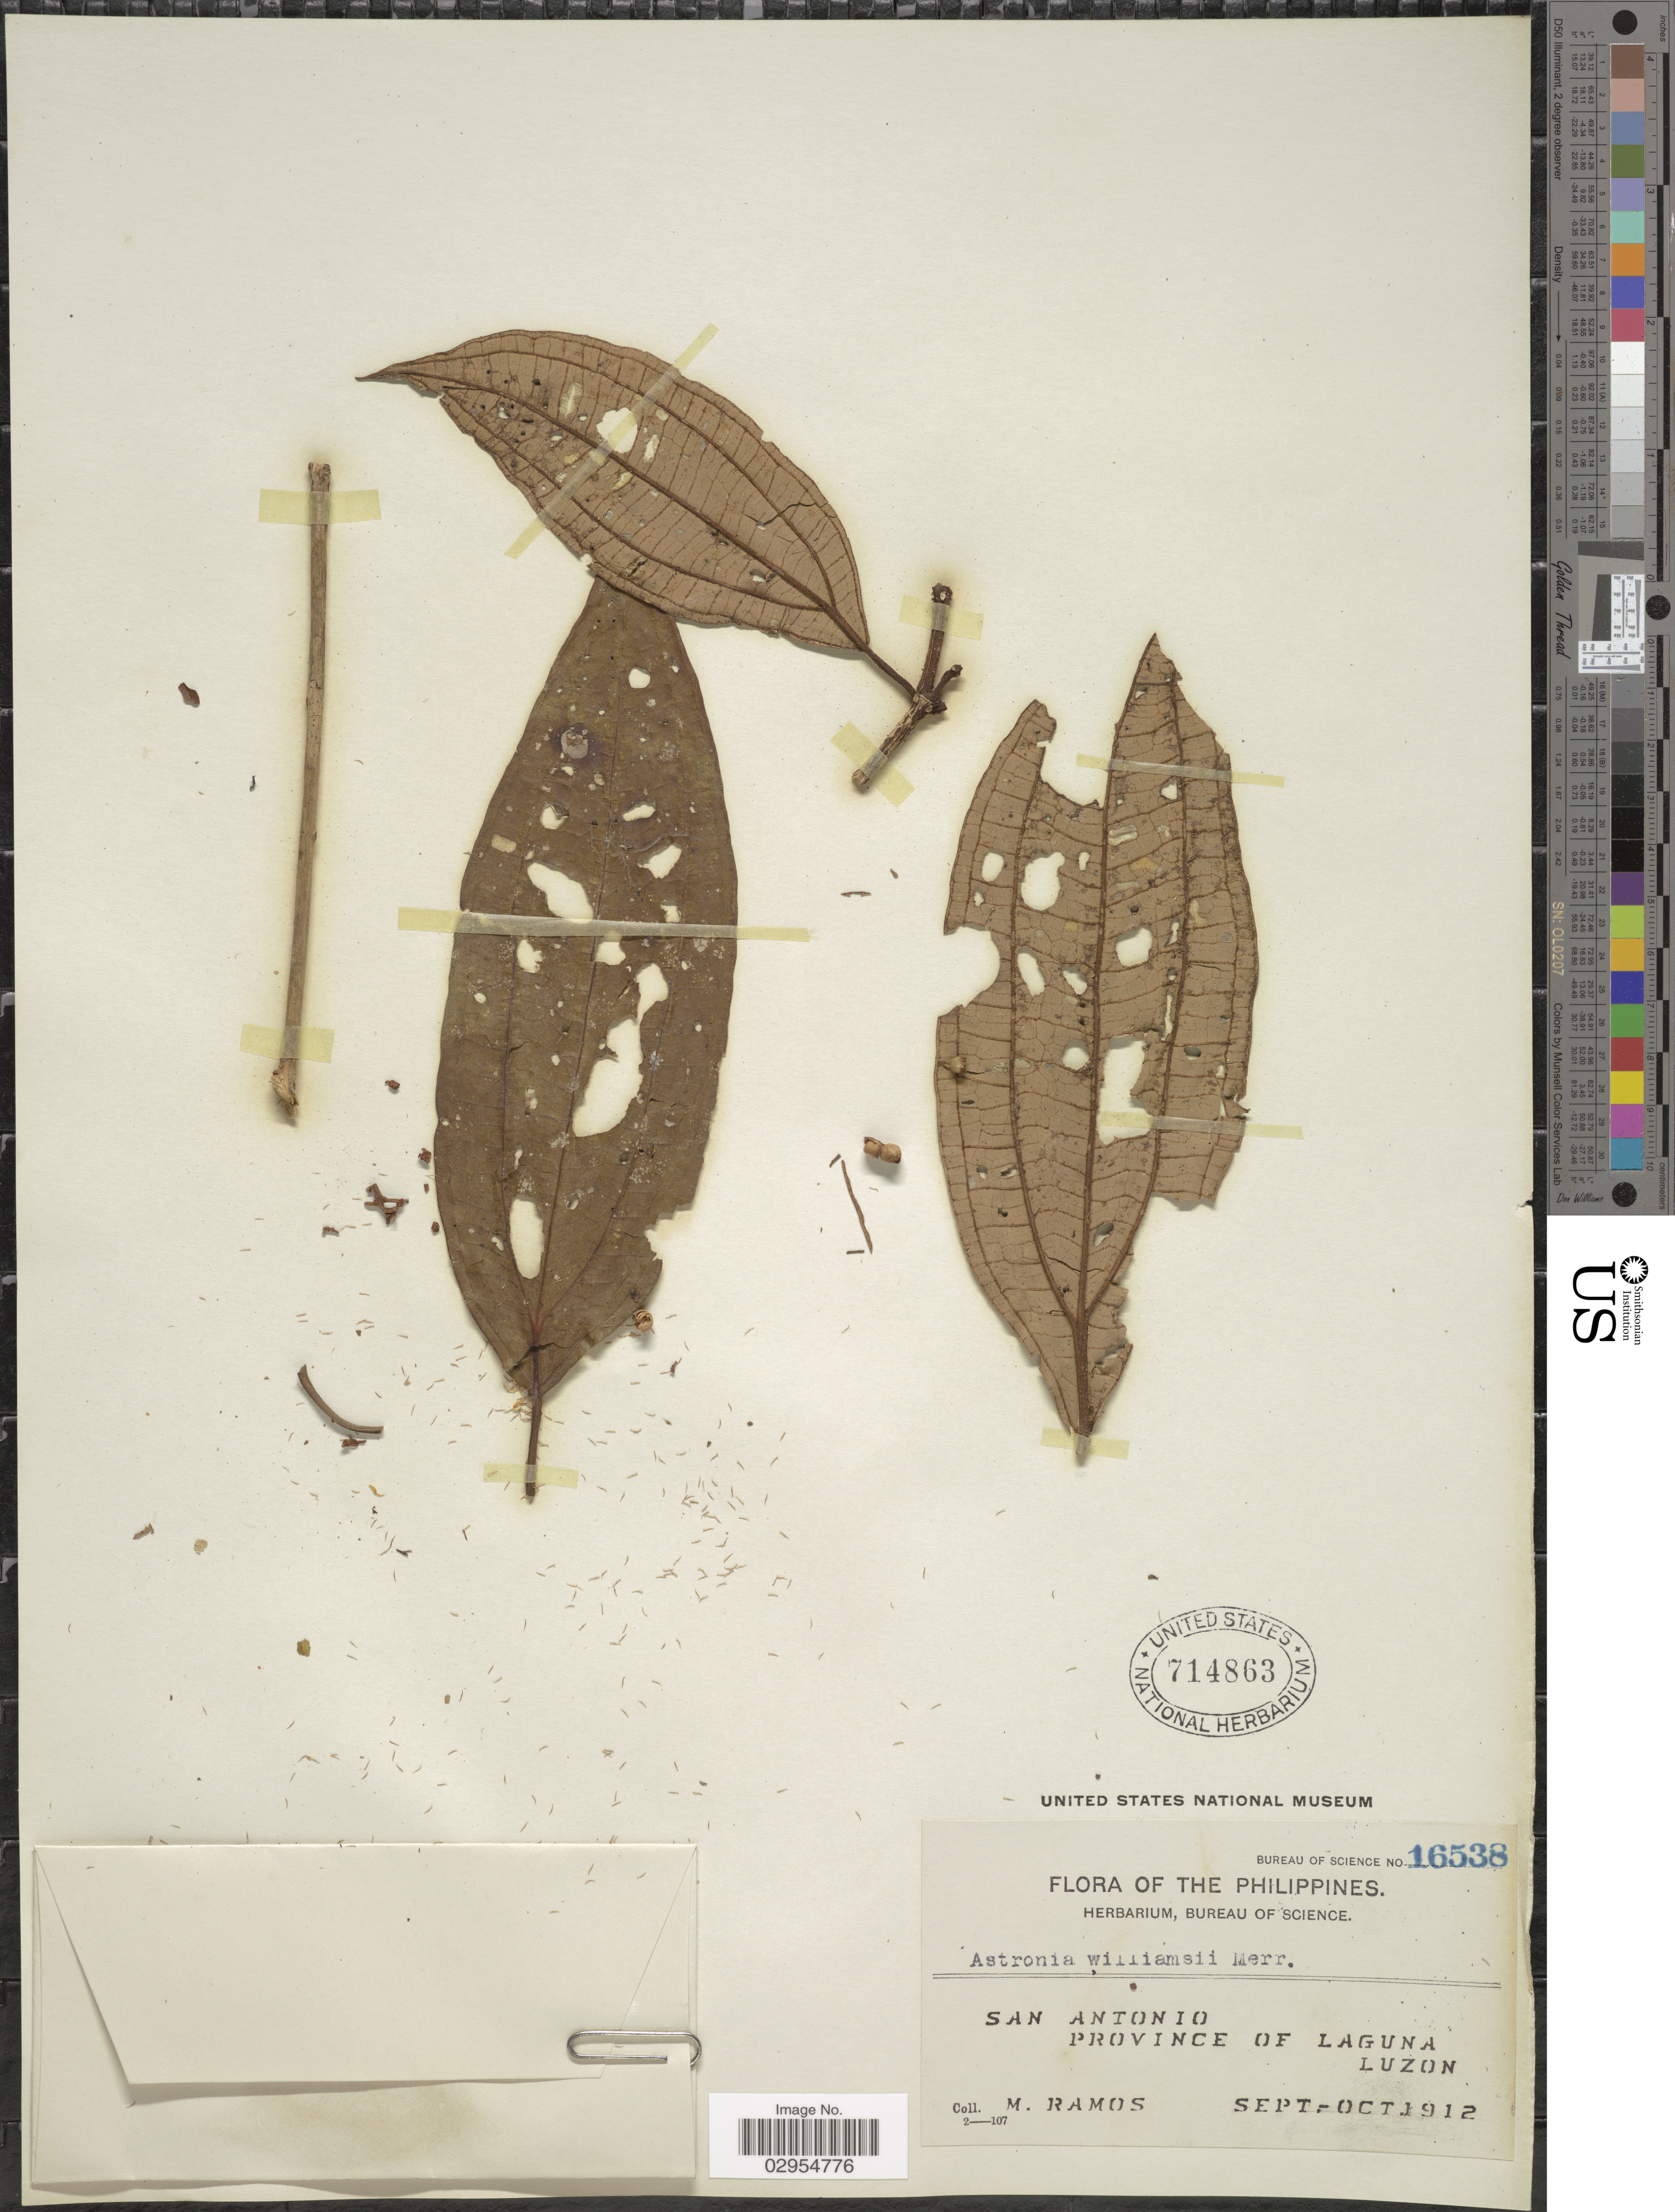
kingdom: Plantae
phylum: Tracheophyta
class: Magnoliopsida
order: Myrtales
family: Melastomataceae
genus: Astronia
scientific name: Astronia williamsii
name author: Merr. ex C.B. Rob.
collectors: M. Ramos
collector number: Bureau of Science 16538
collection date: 1912-09/1912-10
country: Philippines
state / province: Calabarzon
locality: San Antonio, Province of Laguna, Luzon.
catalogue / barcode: US 714863